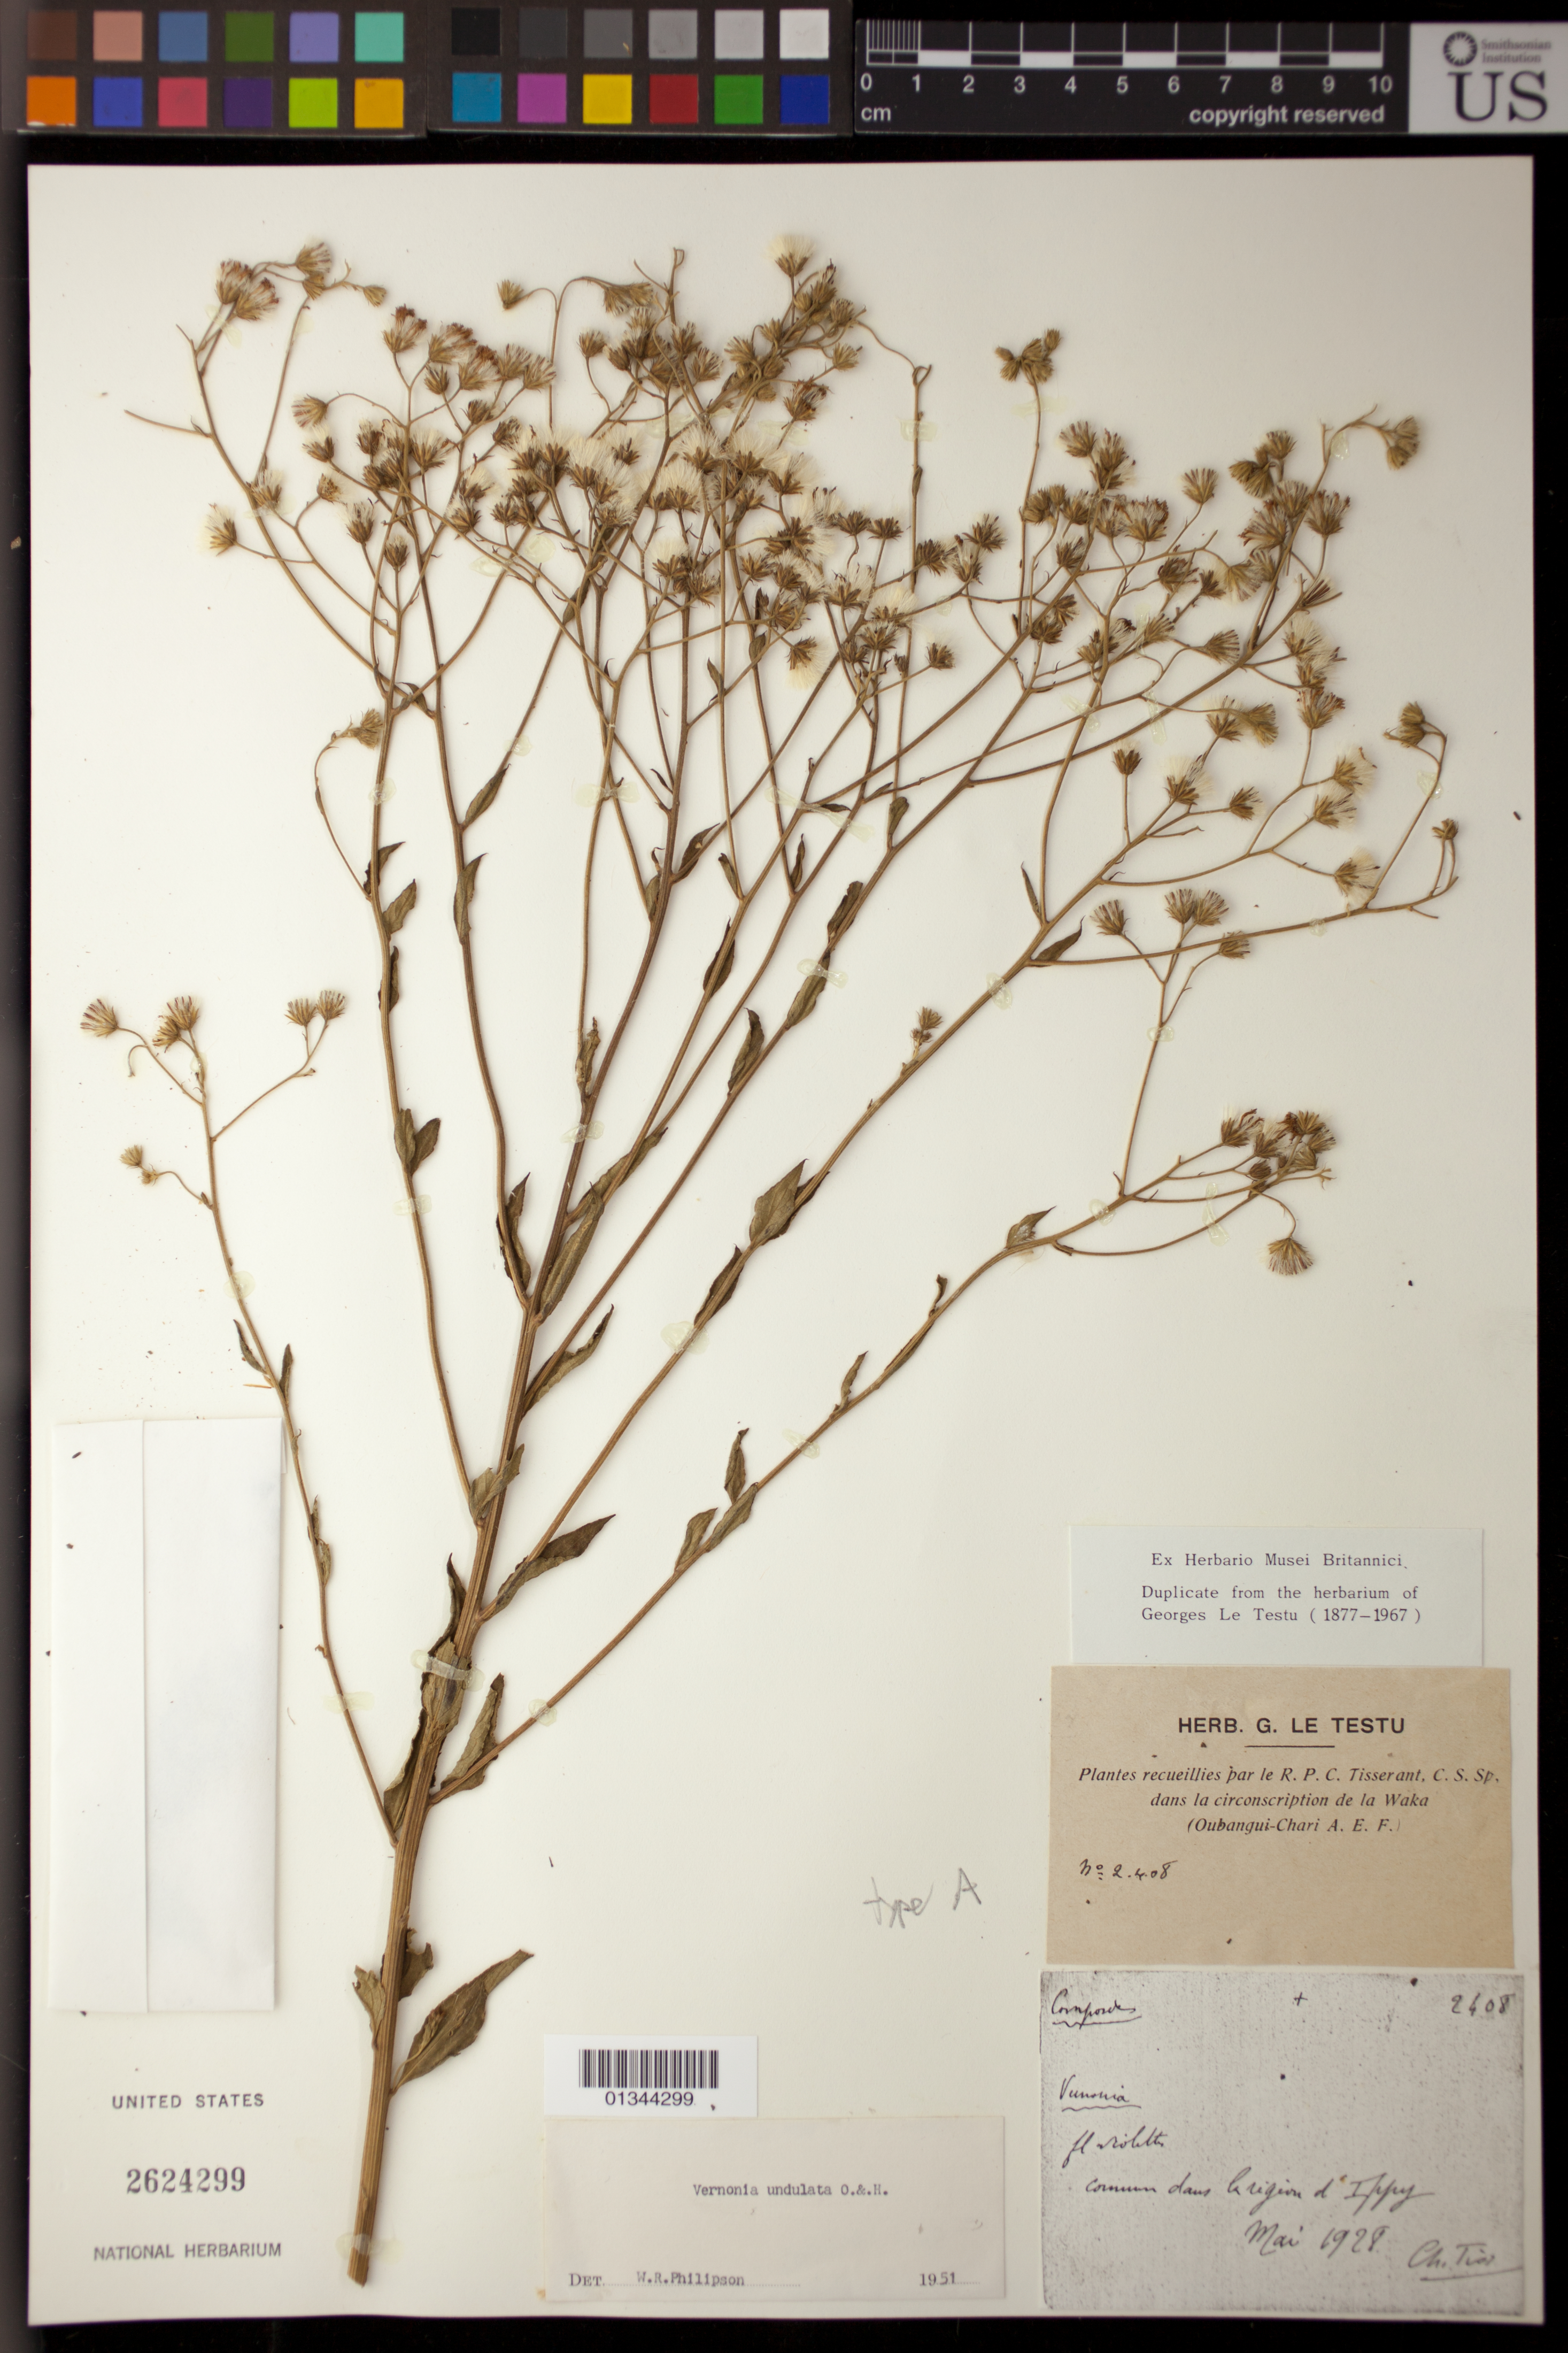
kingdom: Plantae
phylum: Tracheophyta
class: Magnoliopsida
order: Asterales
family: Asteraceae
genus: Vernonia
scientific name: Vernonia undulata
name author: Oliv. & Hiern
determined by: Philipson, W. R.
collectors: C. Tisserant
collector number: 2408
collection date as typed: Mai 1928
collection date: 1928-05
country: Central African Republic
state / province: Ouaka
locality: Oubangui-Chari A. E. F., Dans la circonscription de la Waka, le region d'Ippy.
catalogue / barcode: US 2624299